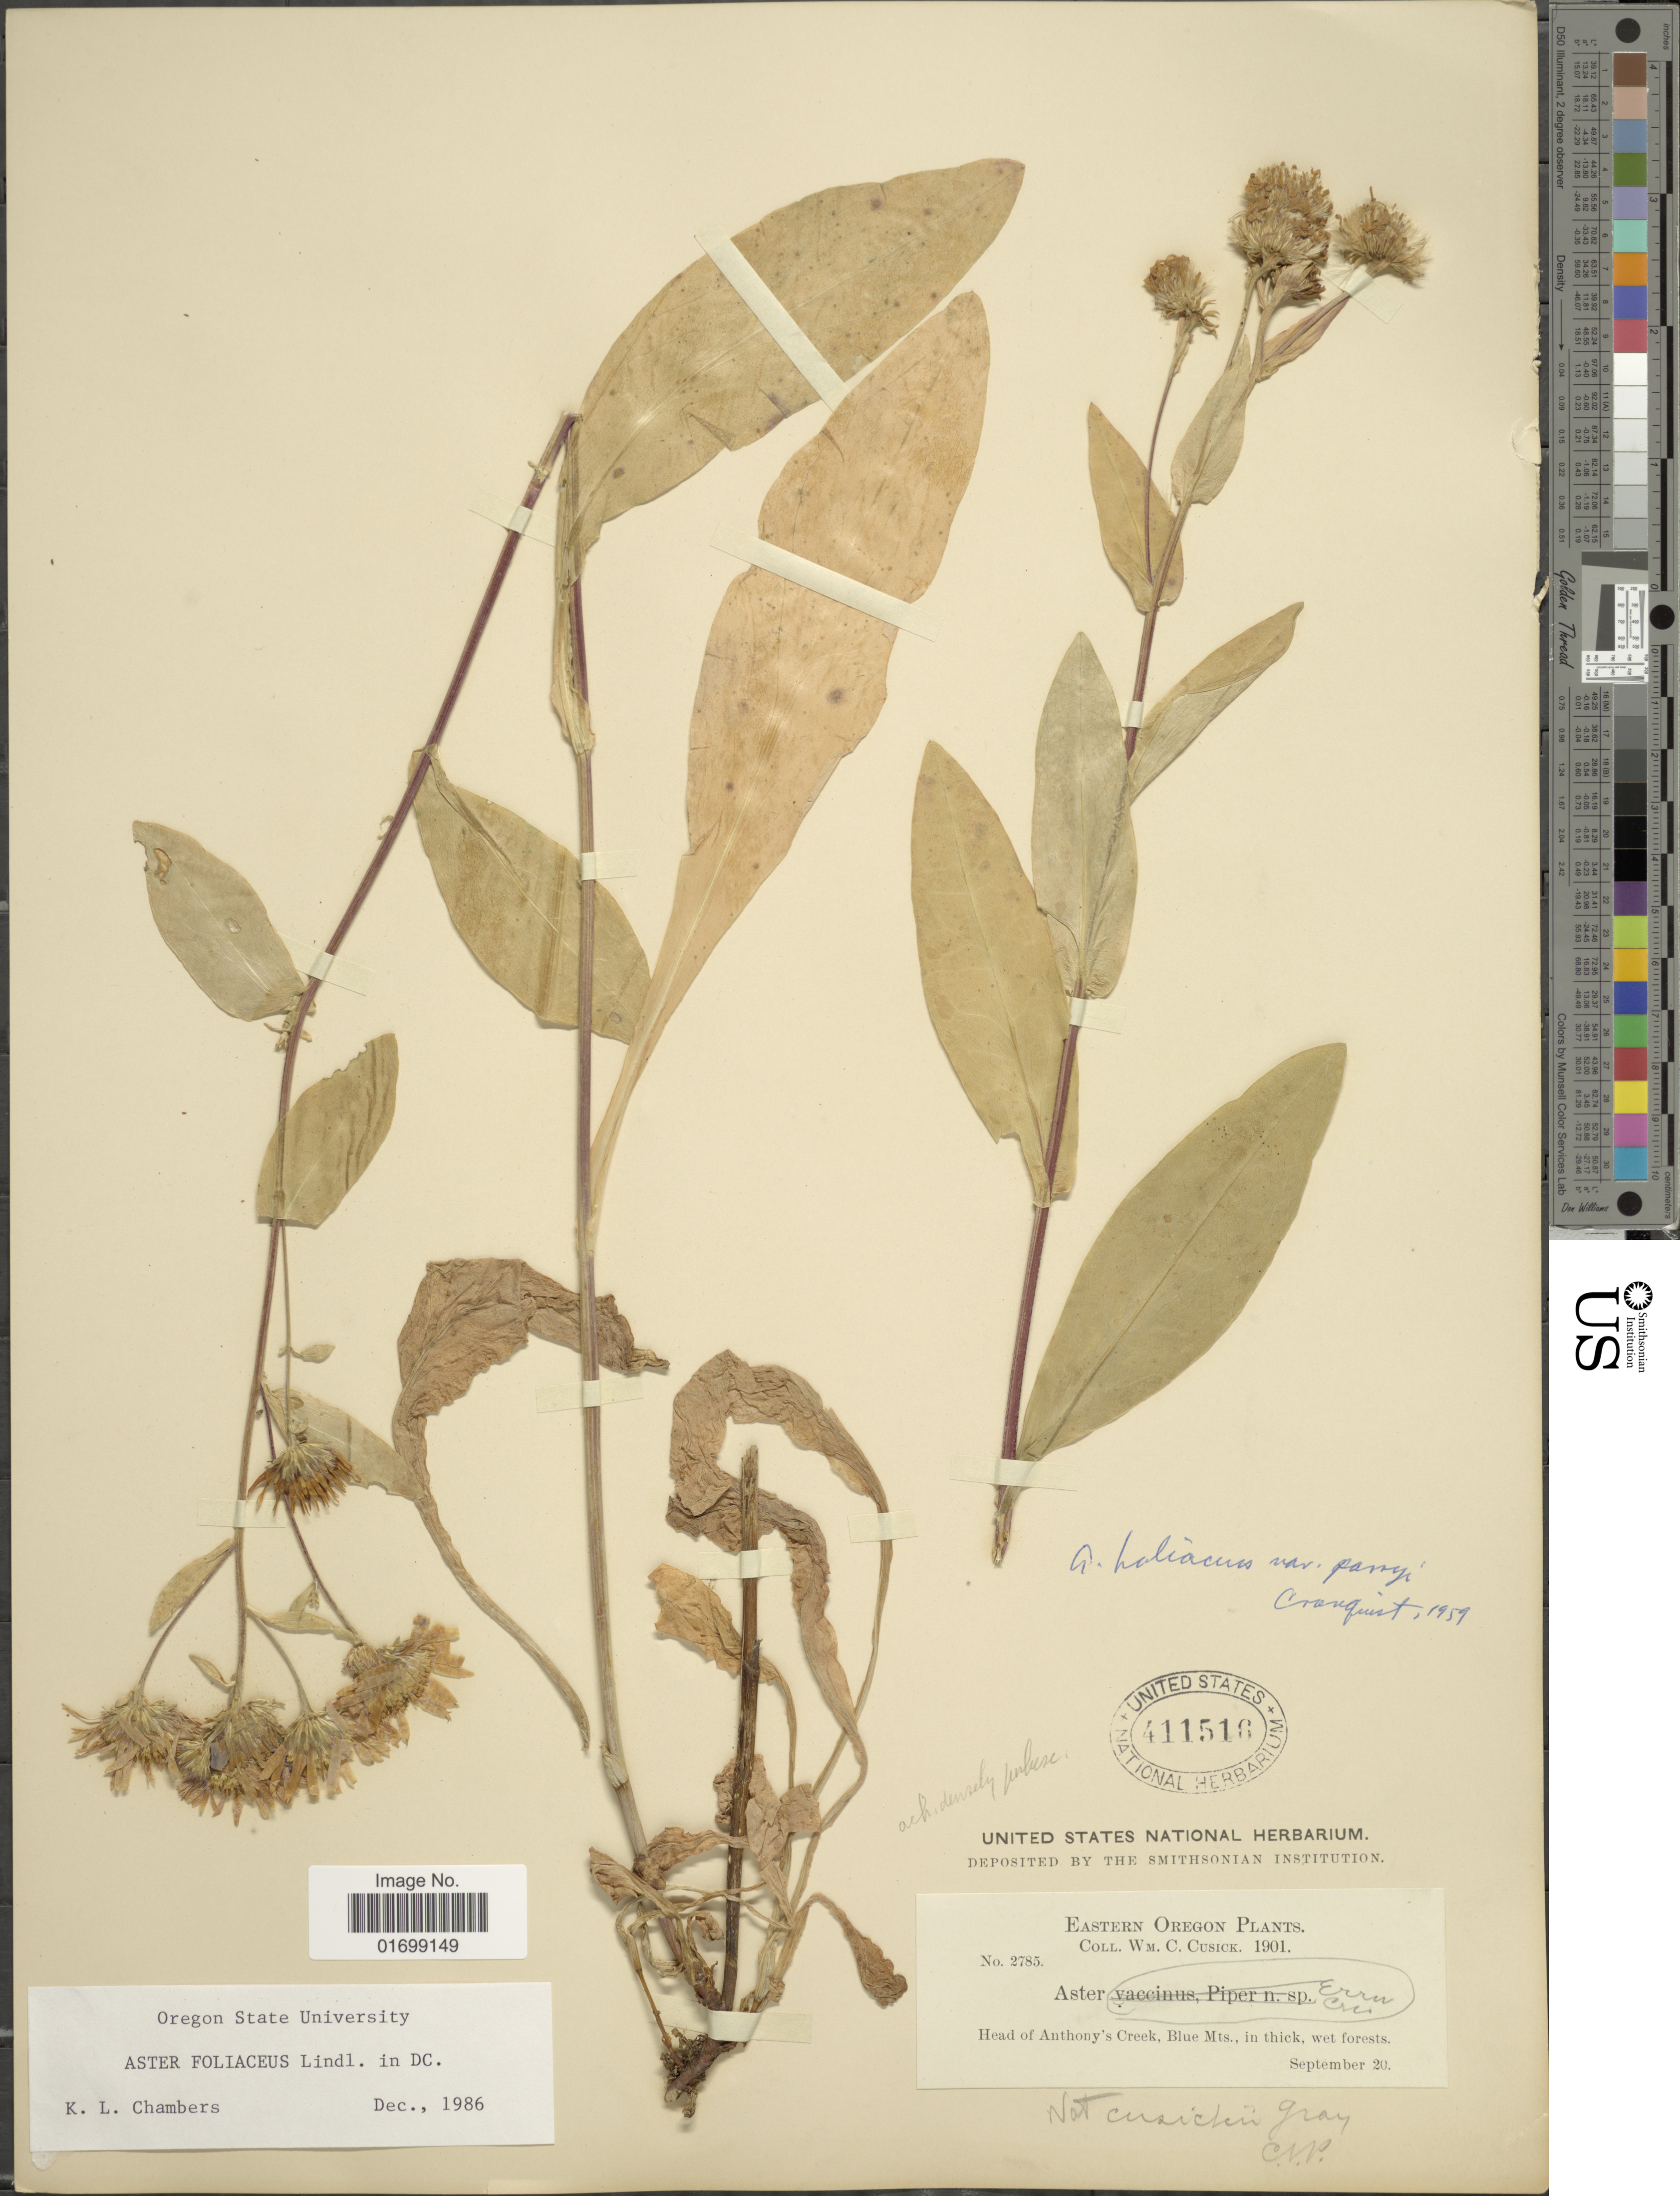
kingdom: Plantae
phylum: Tracheophyta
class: Magnoliopsida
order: Asterales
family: Asteraceae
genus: Symphyotrichum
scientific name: Symphyotrichum foliaceum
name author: (Lindl. ex DC.) G.L. Nesom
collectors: W. C. Cusick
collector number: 2785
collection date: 1901-09-20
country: United States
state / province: Oregon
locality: Eastern Oregon, Head of Anthony's Creek, Blue Mts.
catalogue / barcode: US 411516